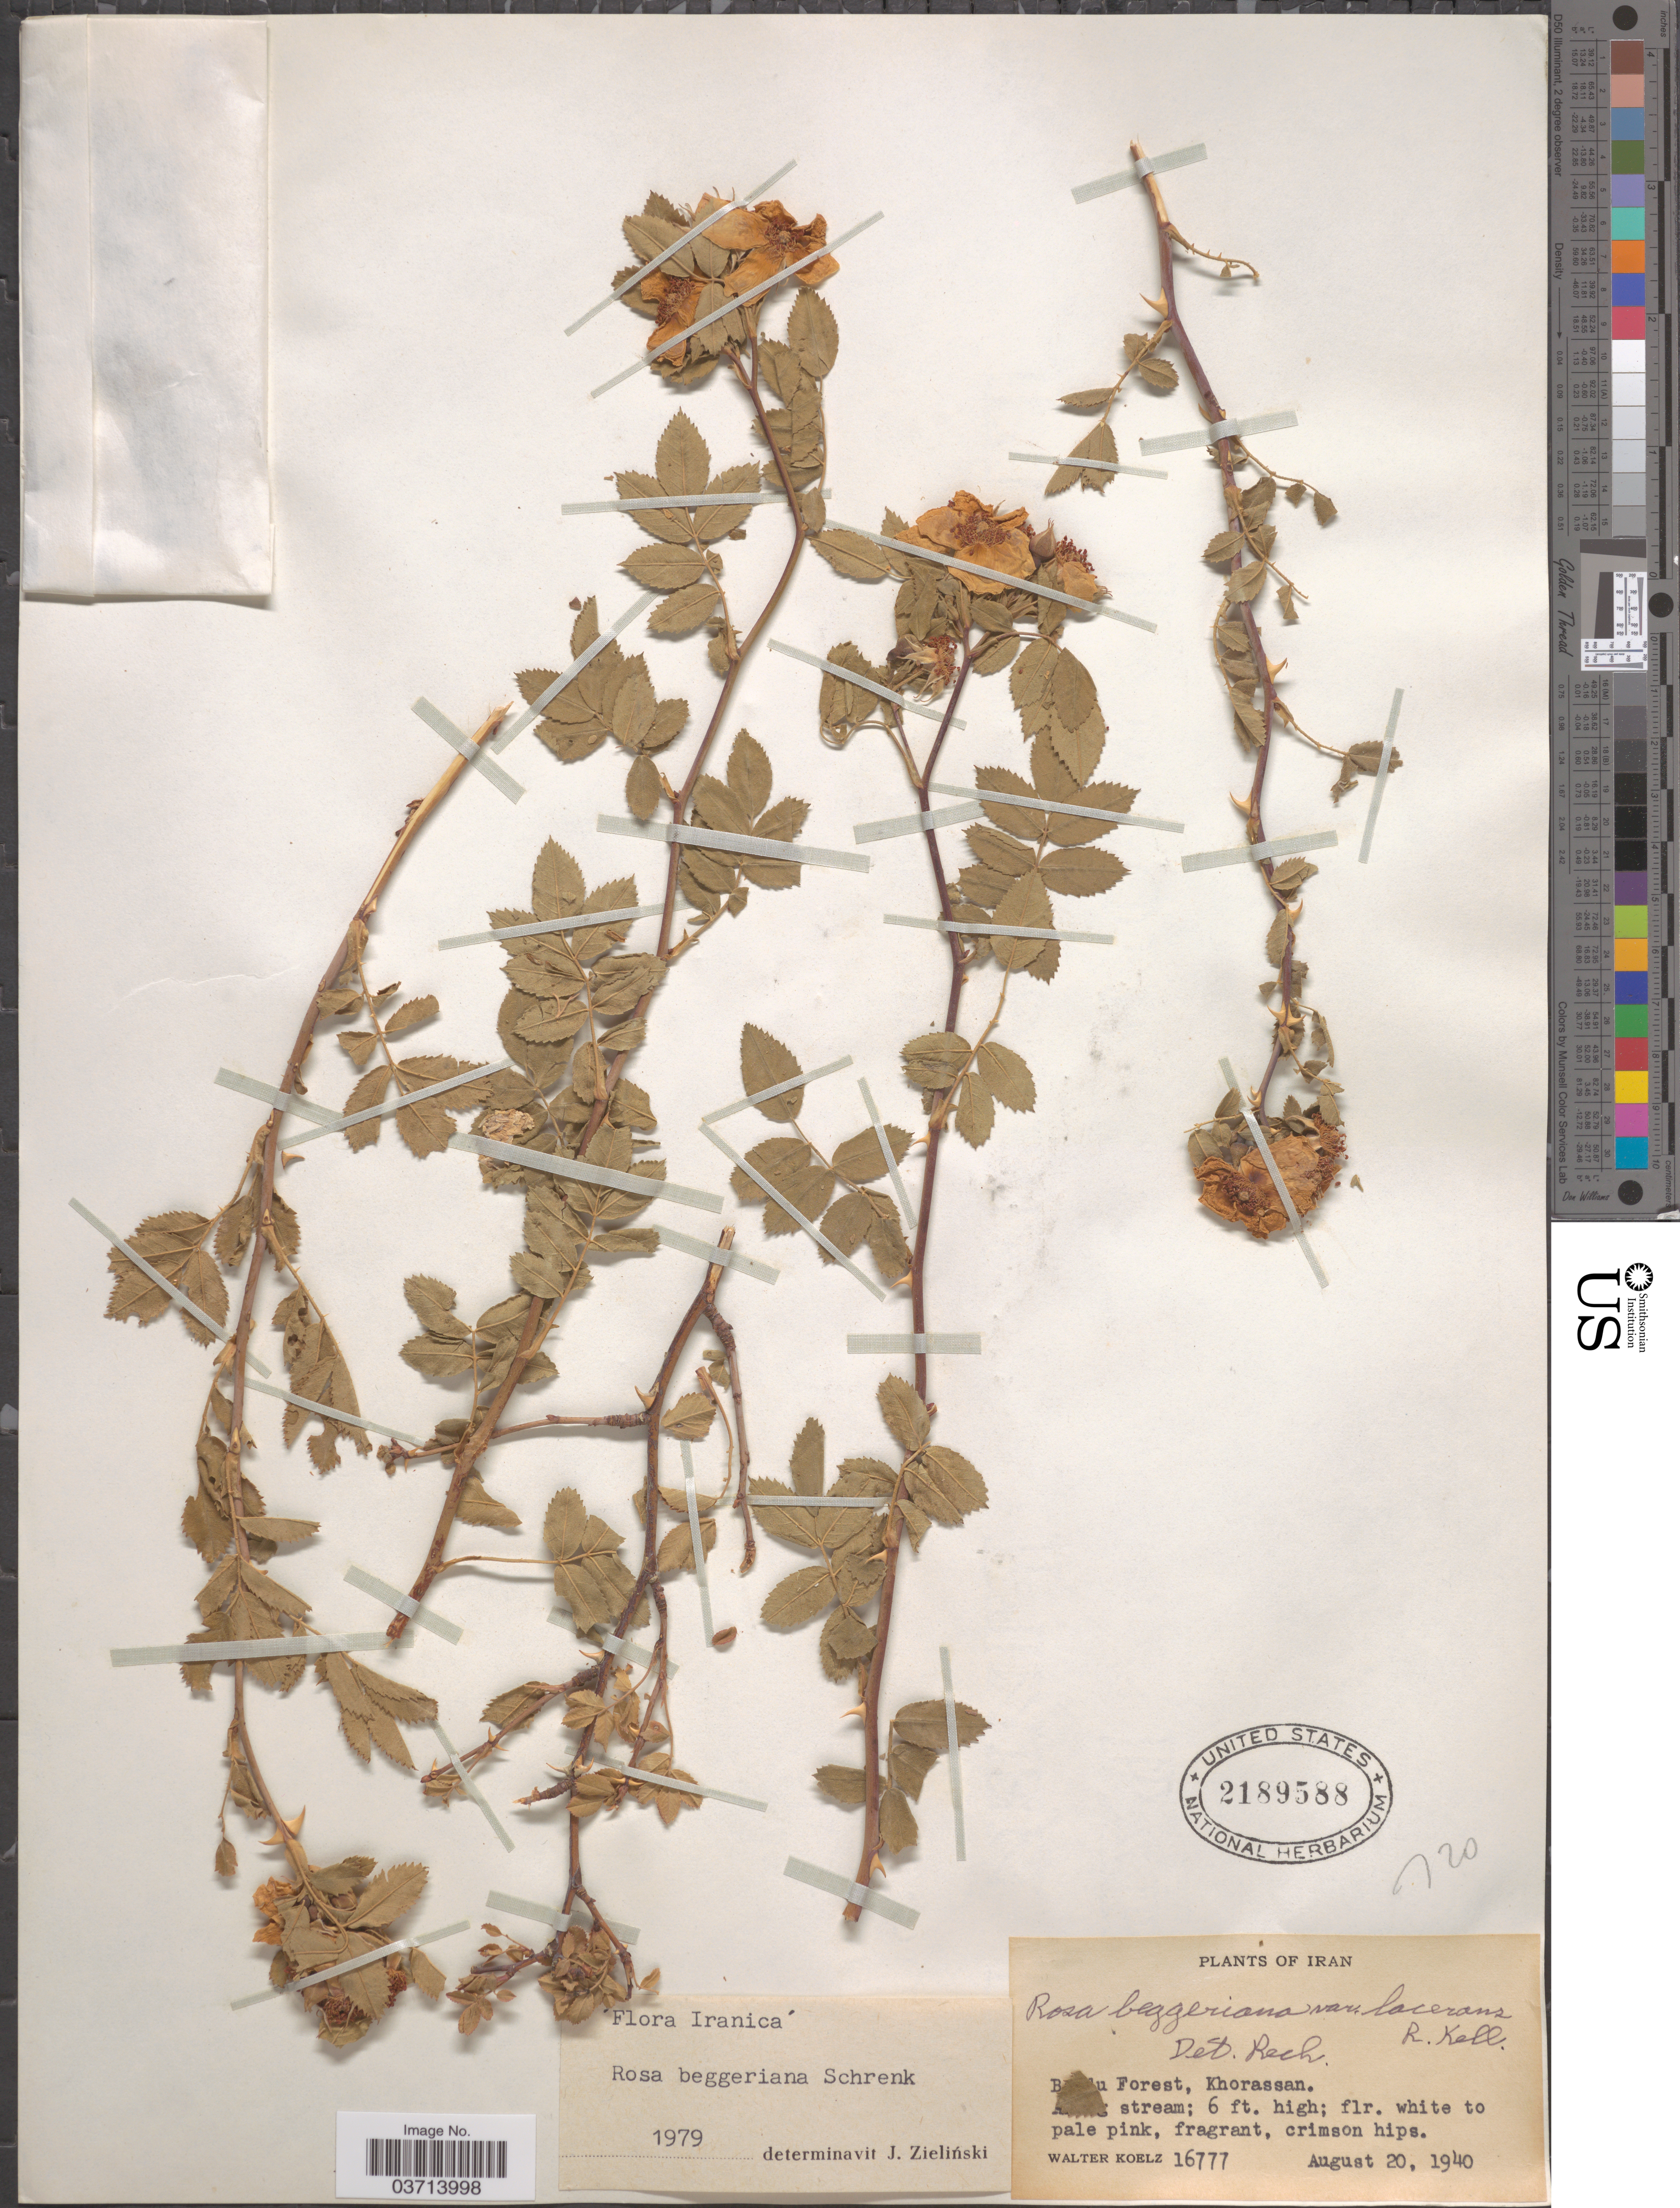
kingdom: Plantae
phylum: Tracheophyta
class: Magnoliopsida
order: Rosales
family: Rosaceae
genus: Rosa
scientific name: Rosa beggeriana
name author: Schrenk ex Fisch. & C.A. Mey.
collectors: W. N. Koelz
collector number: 16777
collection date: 1940-08-20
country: Iran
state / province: Khorasan [obsolete]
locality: B [illegible text]u Forest, Khorassan.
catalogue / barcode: US 2189588